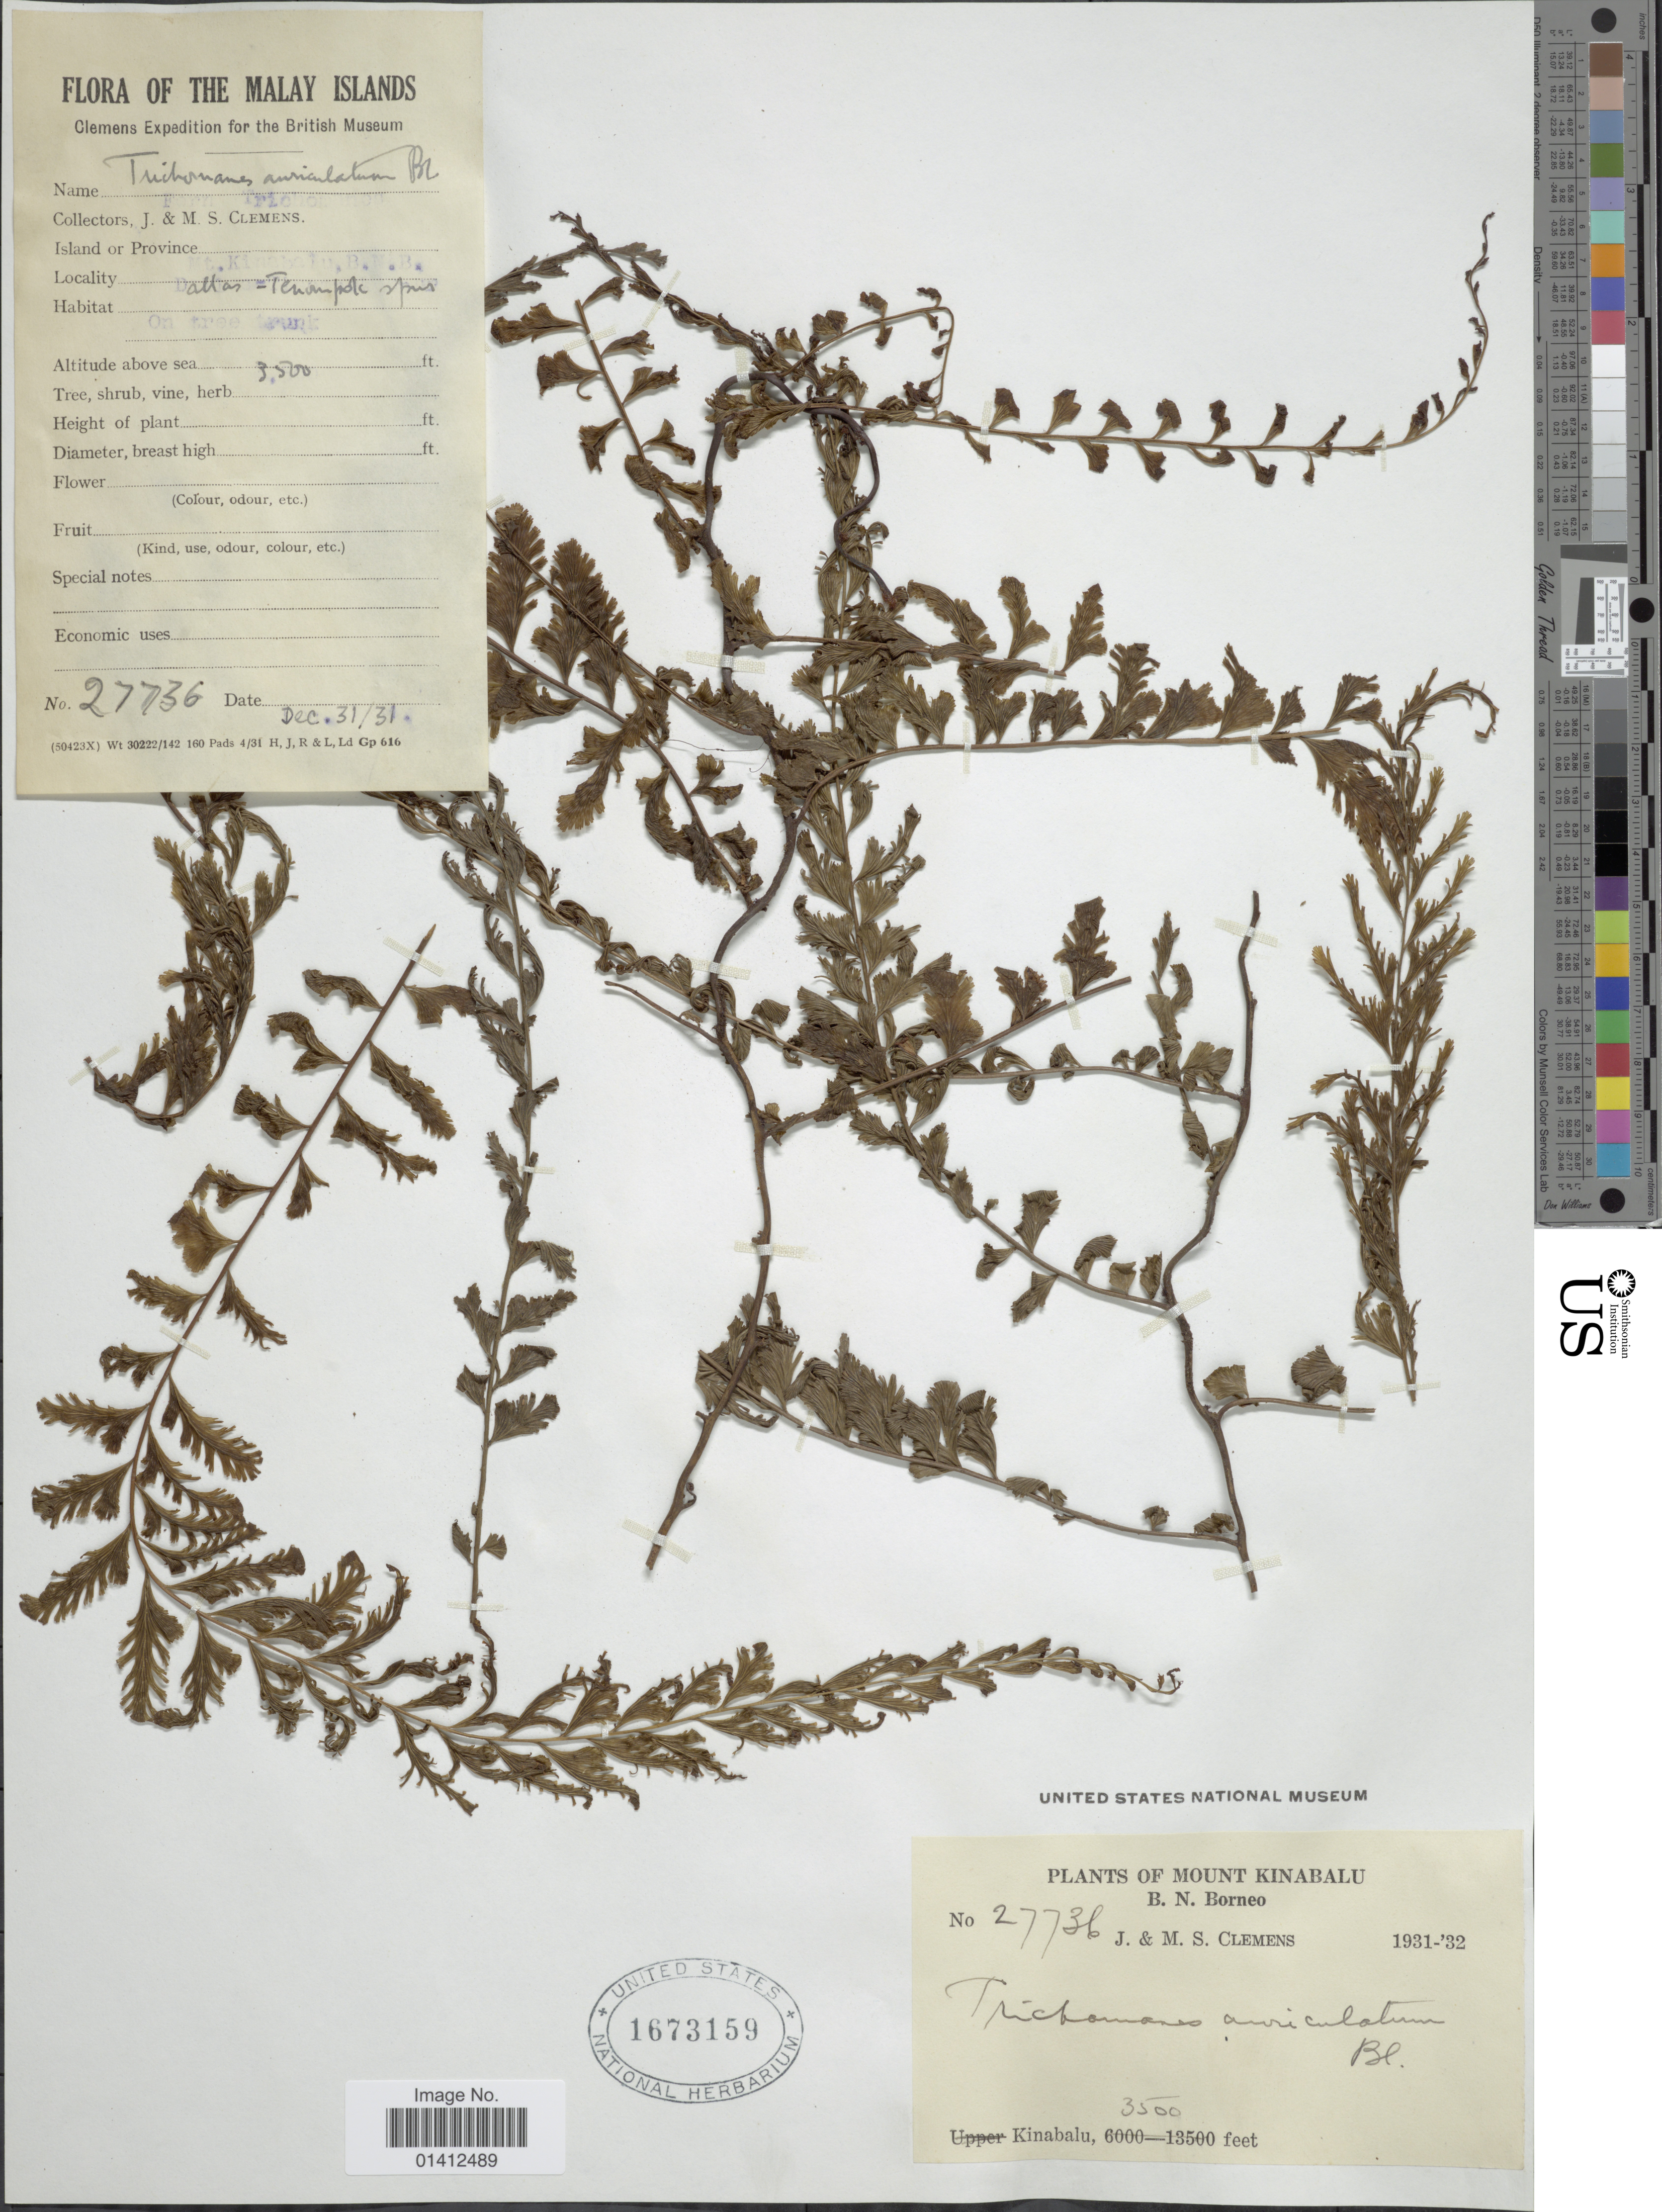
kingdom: Plantae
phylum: Tracheophyta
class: Polypodiopsida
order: Hymenophyllales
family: Hymenophyllaceae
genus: Vandenboschia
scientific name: Vandenboschia auriculata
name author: (Blume) Copel.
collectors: J. Clemens & M. S. Clemens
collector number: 27736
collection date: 1931/1932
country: Malaysia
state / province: Sabah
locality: Mount Kinabala, B.N.Borneo, Kinabalu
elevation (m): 1067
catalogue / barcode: US 1673159